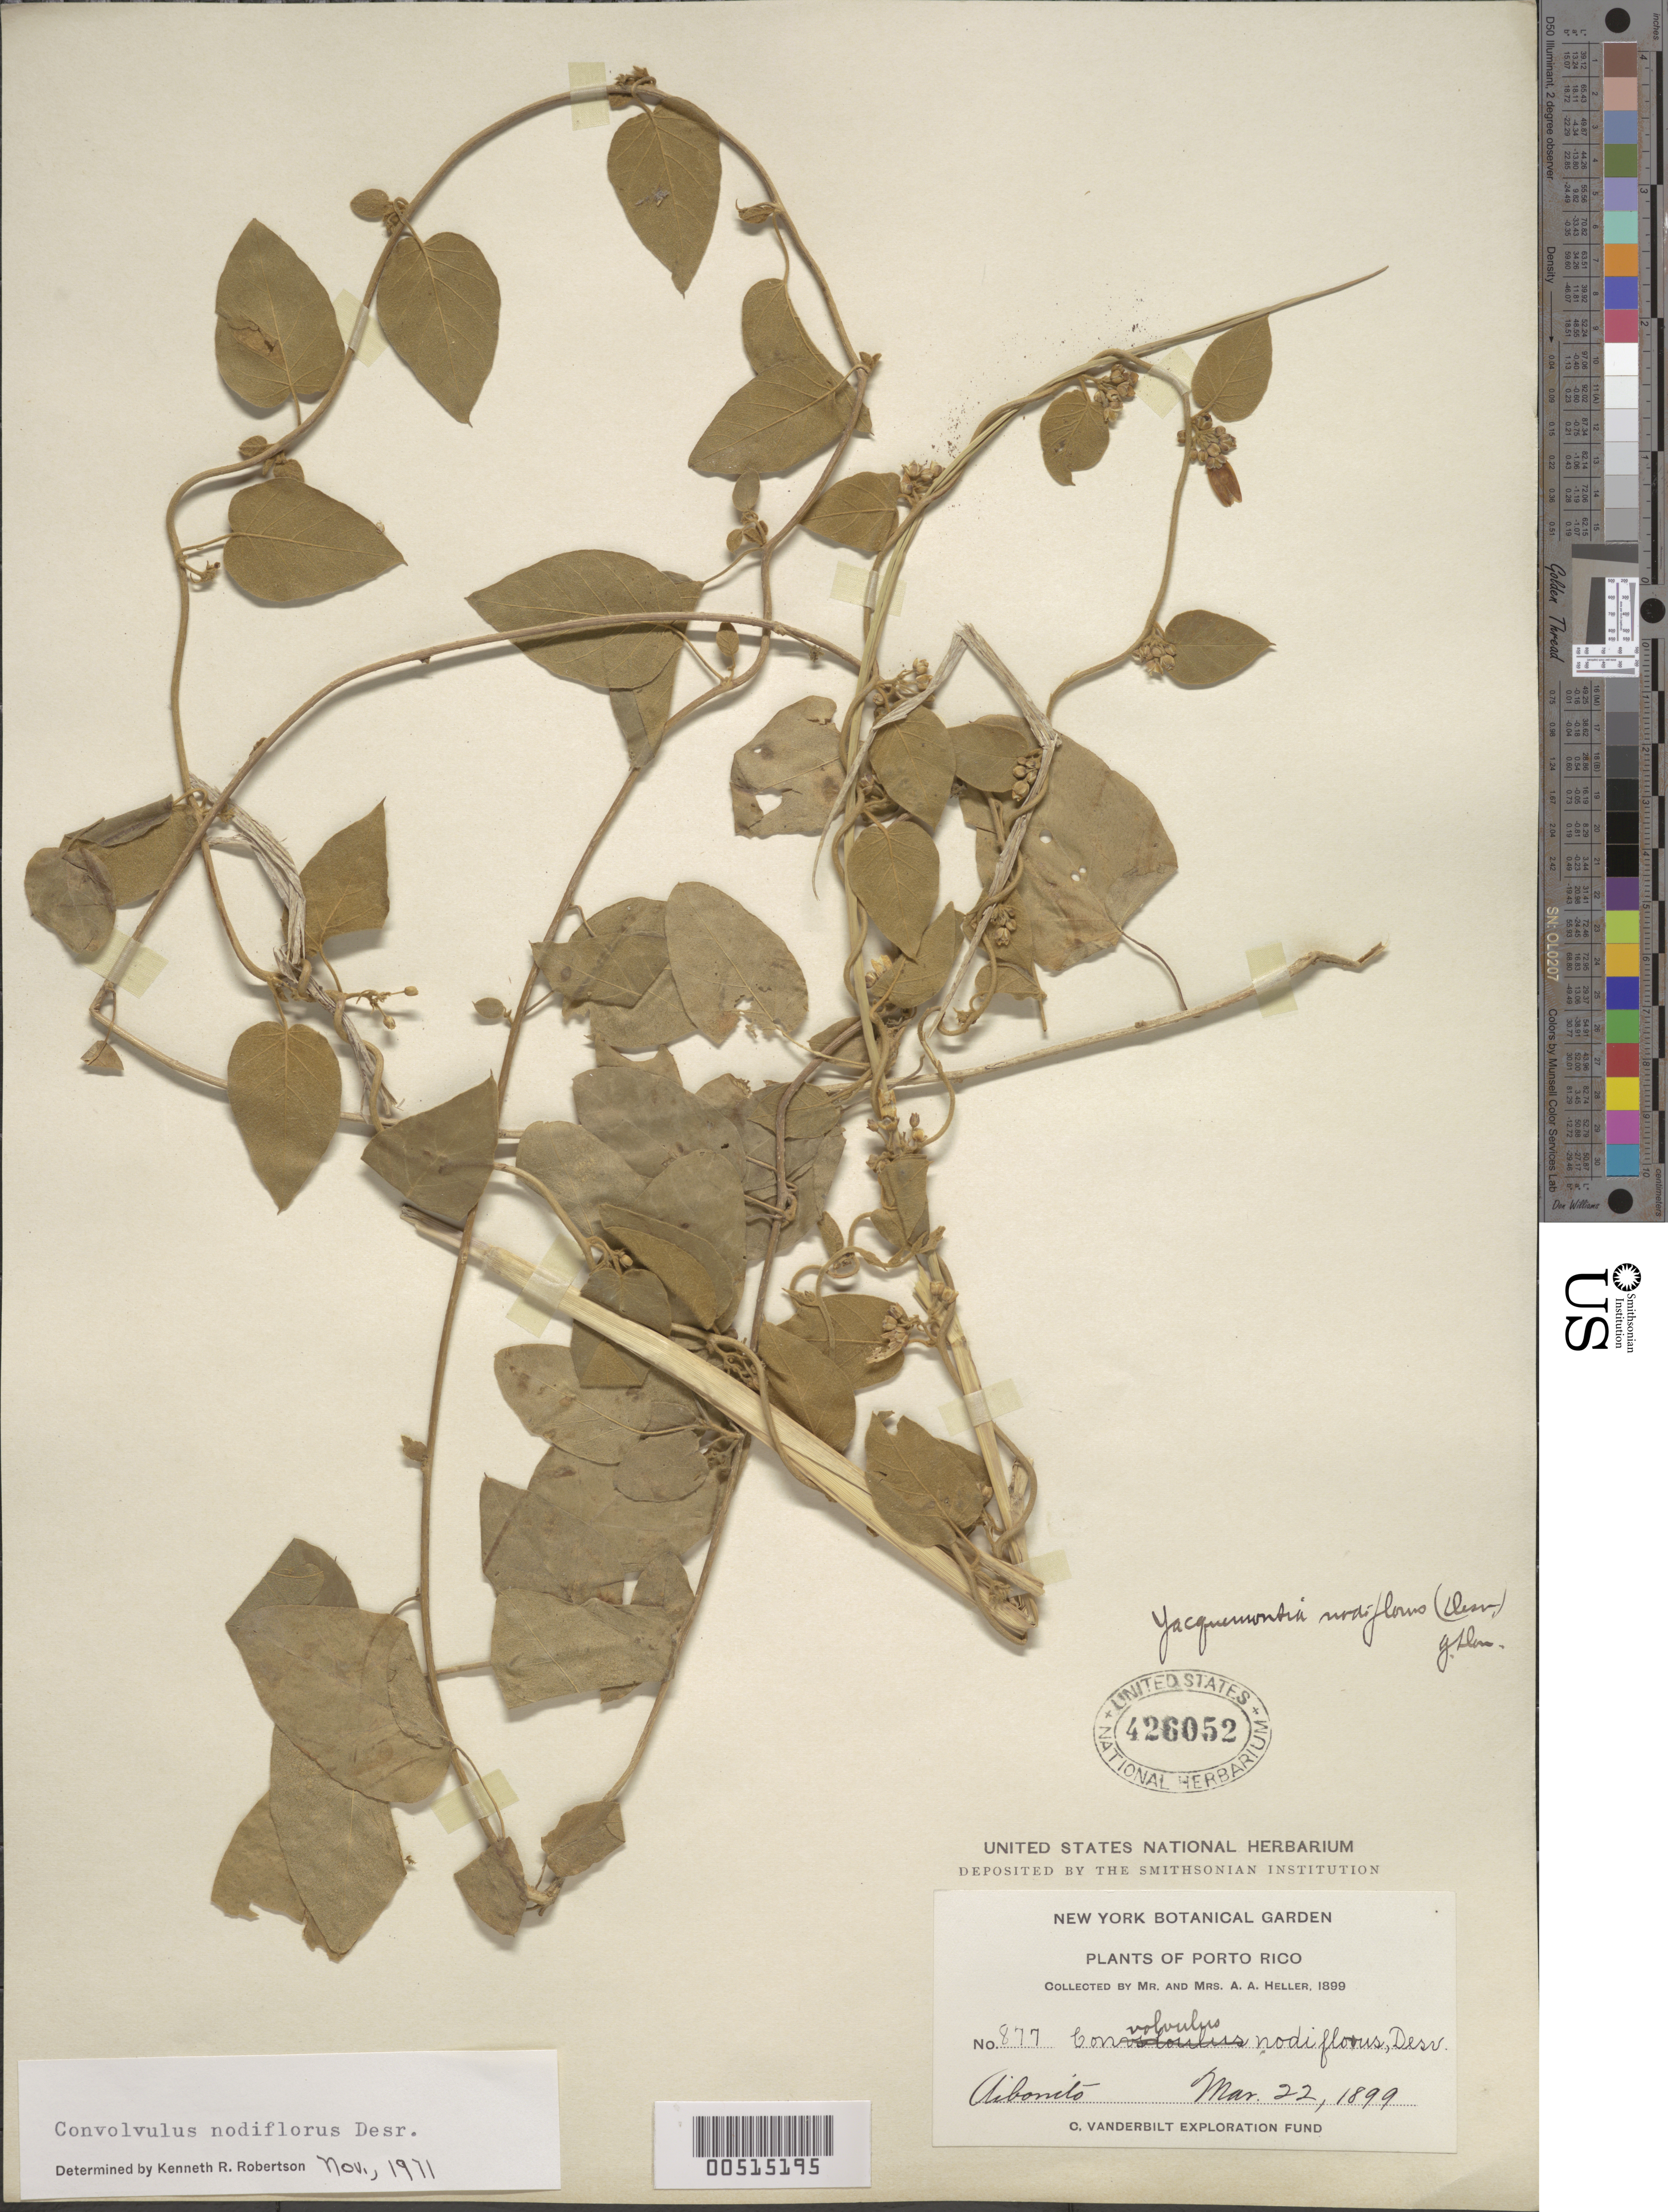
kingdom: Plantae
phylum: Tracheophyta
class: Magnoliopsida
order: Solanales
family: Convolvulaceae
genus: Convolvulus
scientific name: Convolvulus nodiflorus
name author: Desr.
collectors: A. A. Heller & E. G. Heller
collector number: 877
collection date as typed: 22 Mar 1899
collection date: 1899-03-22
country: Puerto Rico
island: Greater Antilles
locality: Aibonito.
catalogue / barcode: US 426052